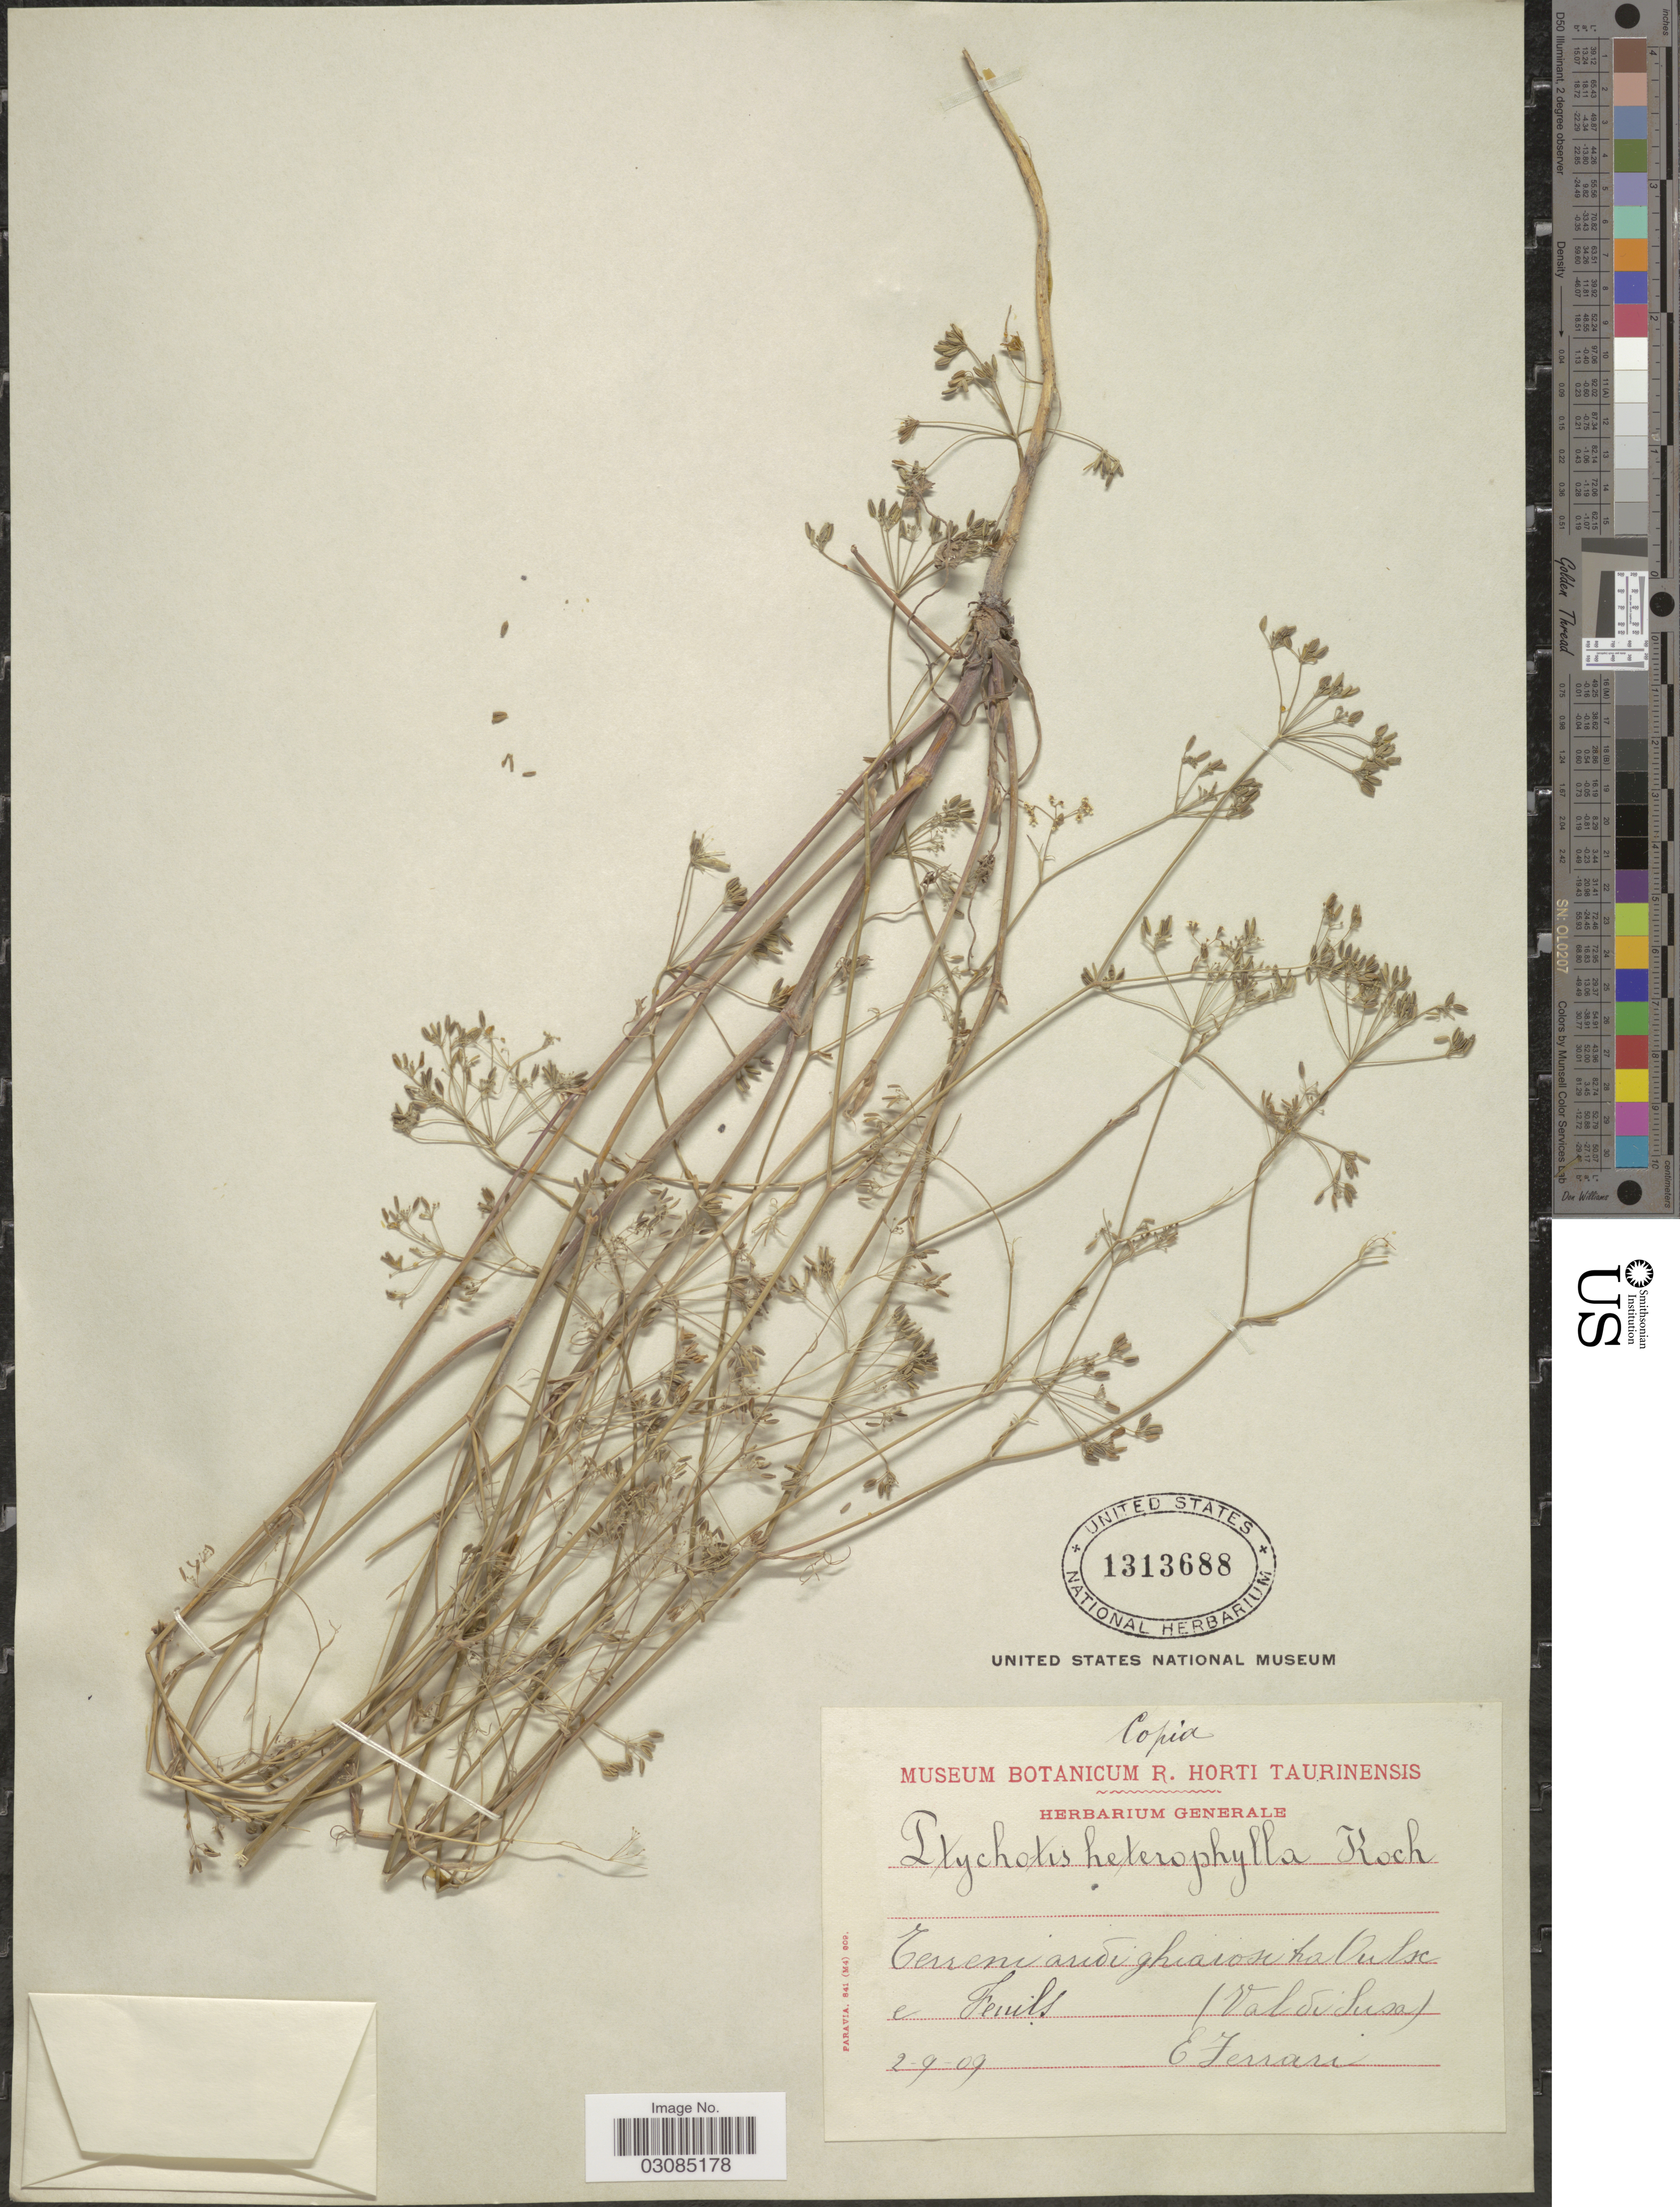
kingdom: Plantae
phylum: Tracheophyta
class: Magnoliopsida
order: Apiales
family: Apiaceae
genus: Ptychotis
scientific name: Ptychotis heterophylla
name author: W.D.J. Koch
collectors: E. Ferrari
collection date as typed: Transcribed d/m/y: 2/9/9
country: Italy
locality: Terreni aridi ghiarosi tra Oulx e Fenils (Val di Susa).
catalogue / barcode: US 1313688